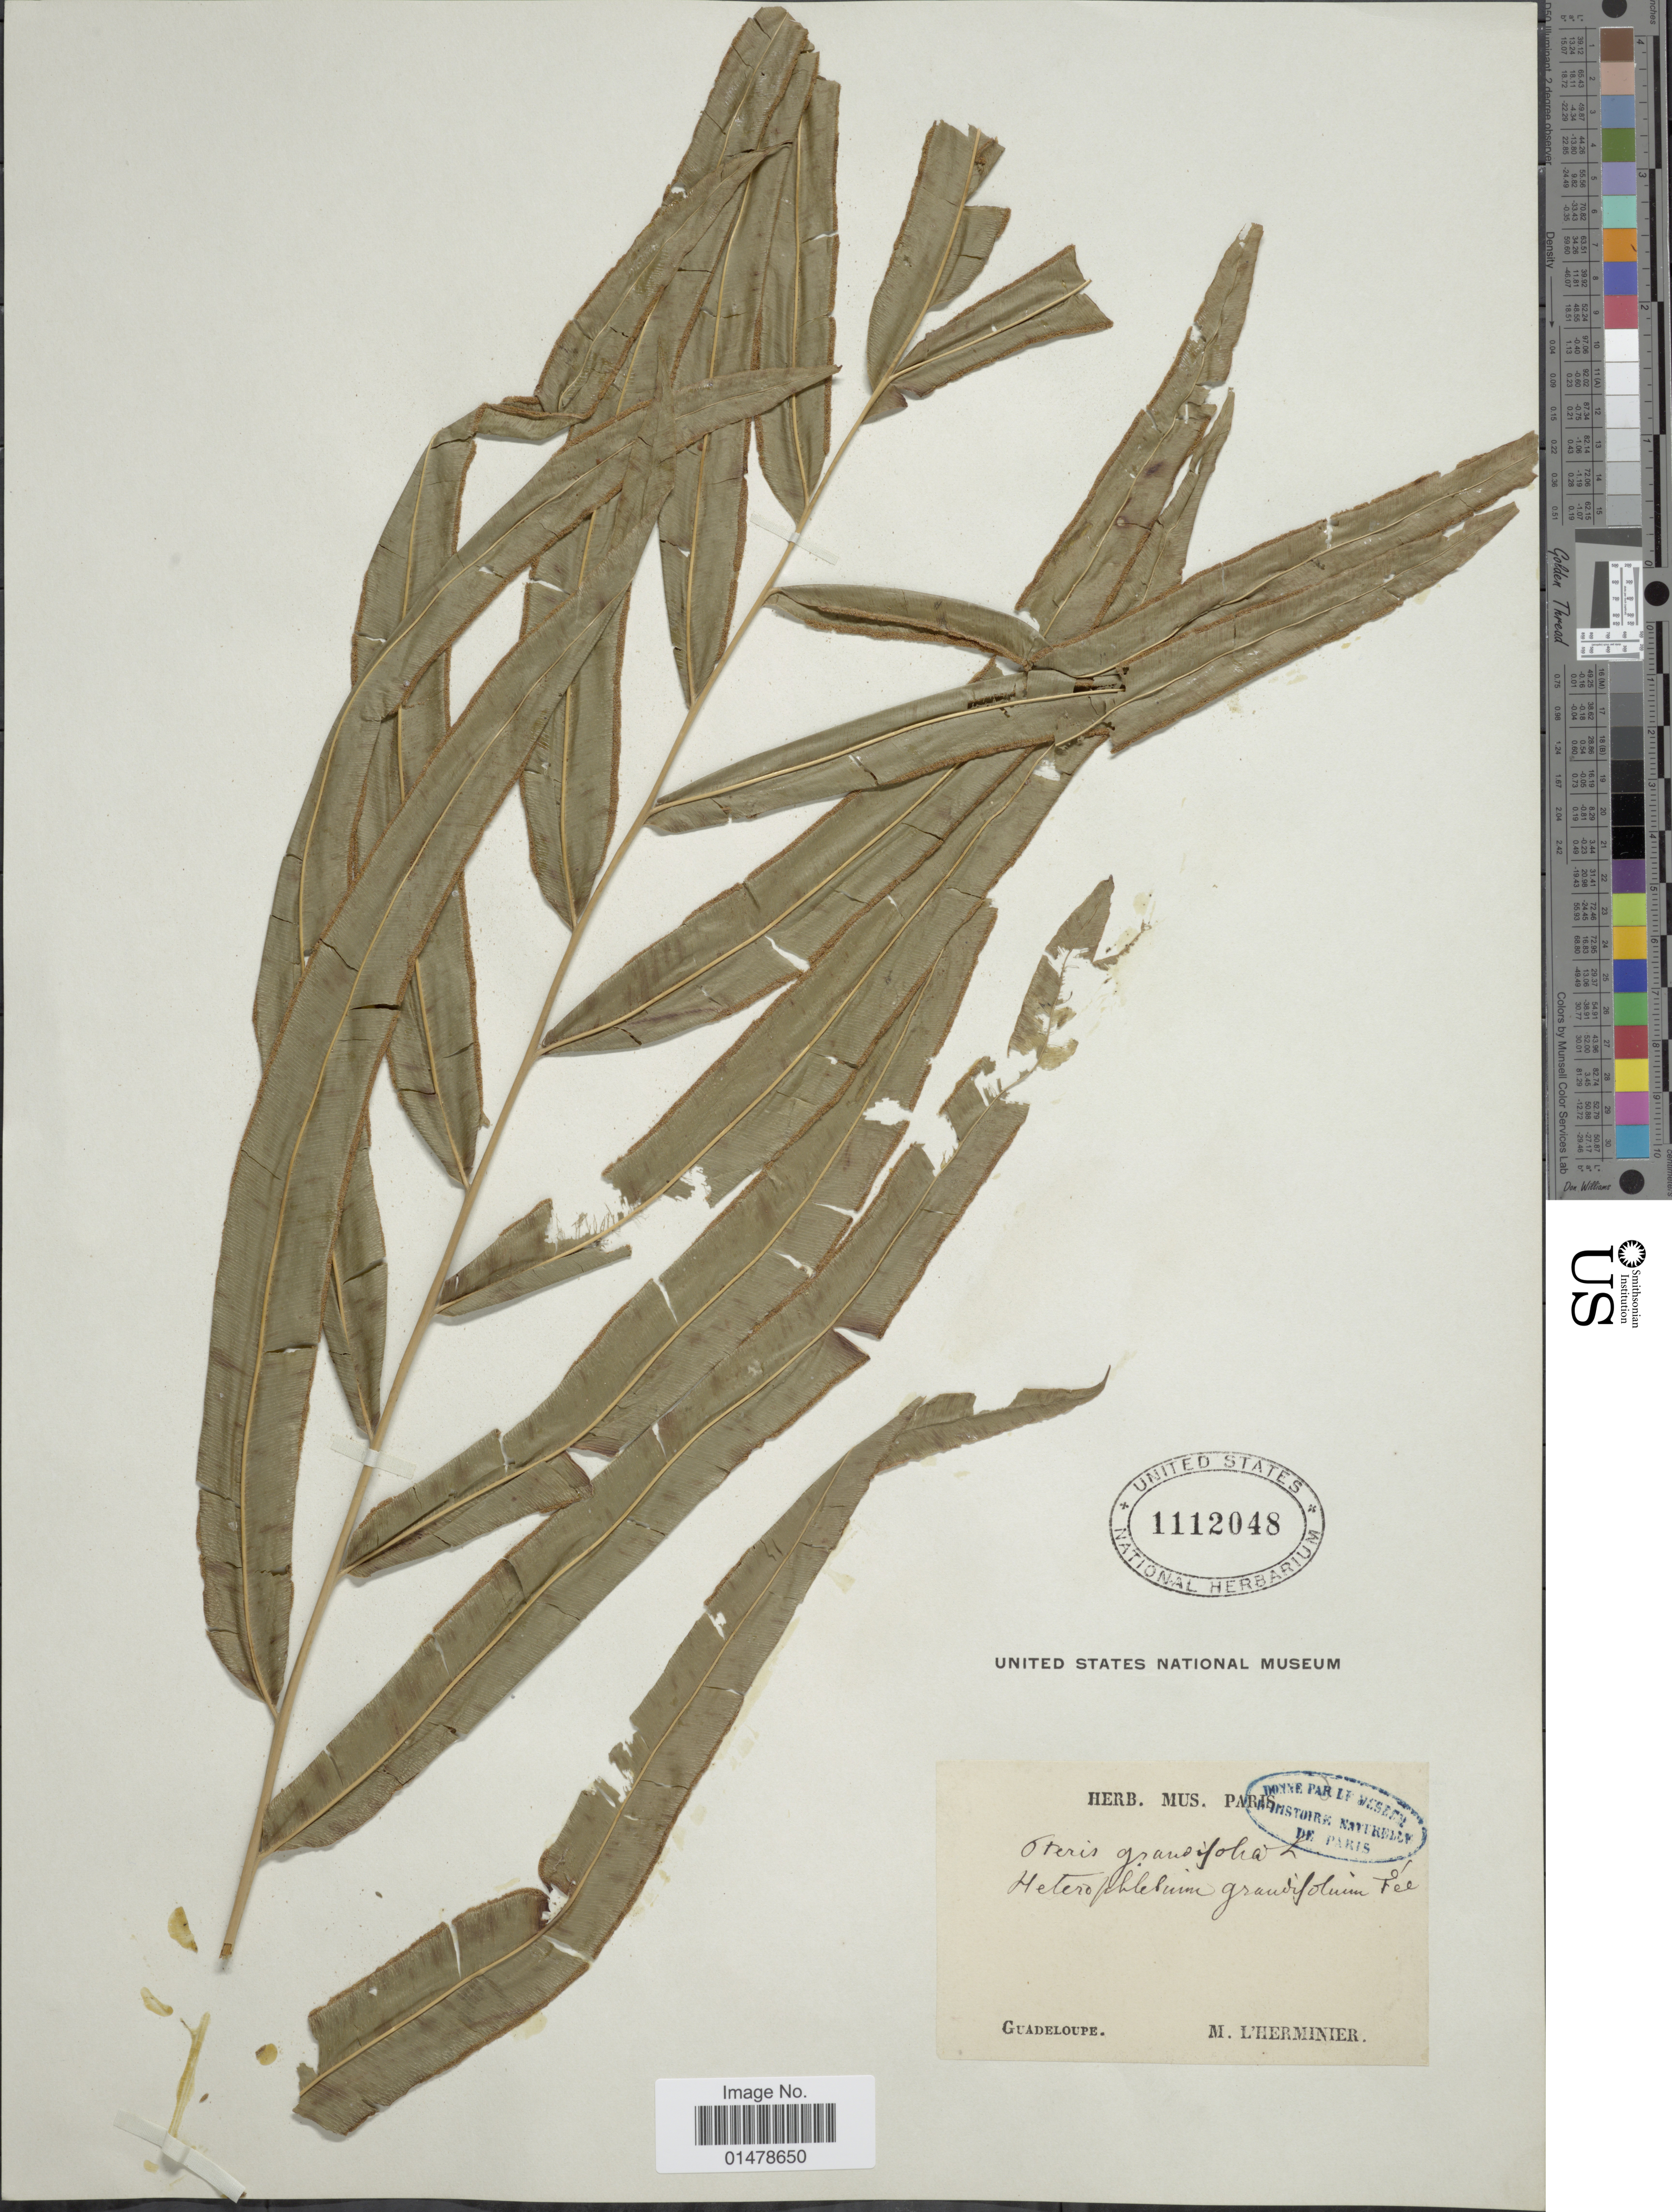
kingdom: Plantae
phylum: Tracheophyta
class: Polypodiopsida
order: Polypodiales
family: Pteridaceae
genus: Pteris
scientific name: Pteris grandifolia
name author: L.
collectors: M. L'Herminier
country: Guadeloupe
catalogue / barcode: US 1112048